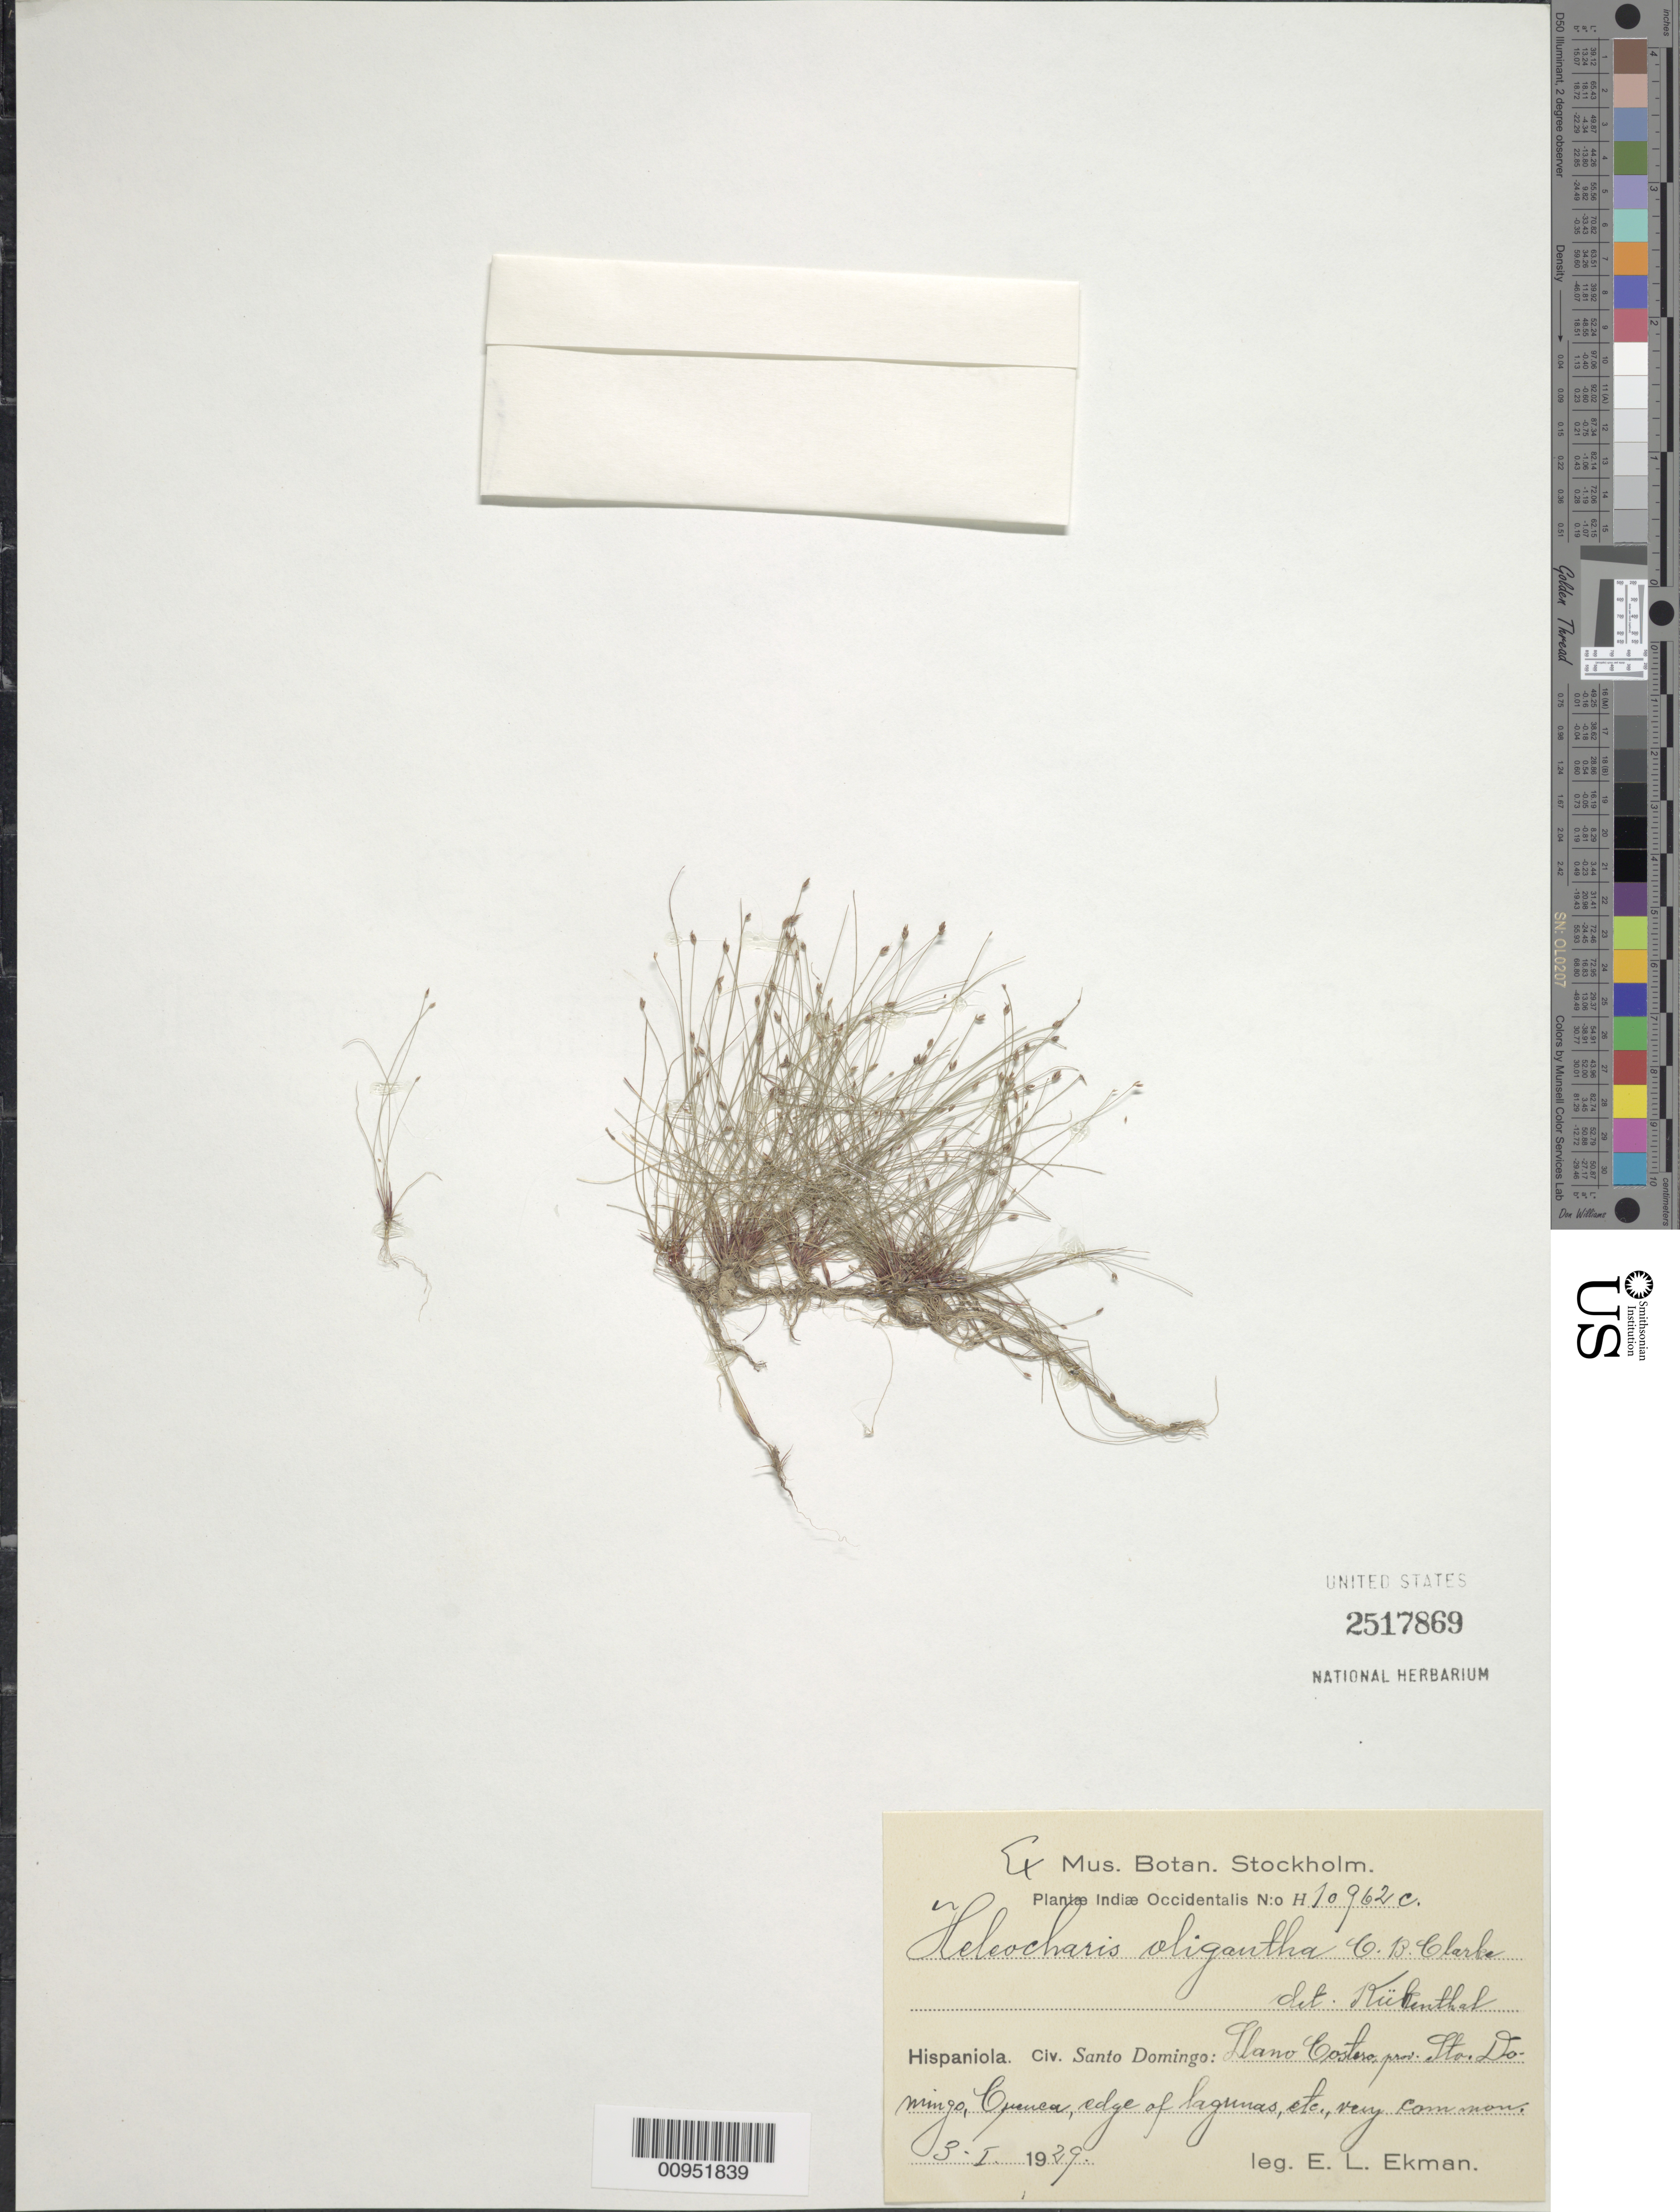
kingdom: Plantae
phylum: Tracheophyta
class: Liliopsida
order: Poales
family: Cyperaceae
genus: Eleocharis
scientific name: Eleocharis oligantha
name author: C.B. Clarke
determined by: Kükenthal, G.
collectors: E. L. Ekman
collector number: H 10962C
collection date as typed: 03 Jan 1929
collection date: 1929-01-03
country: Dominican Republic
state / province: Santo Domingo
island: Hispaniola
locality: Llano Costero, Cuenca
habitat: Edge of lagunas, etc.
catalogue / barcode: US 2517869